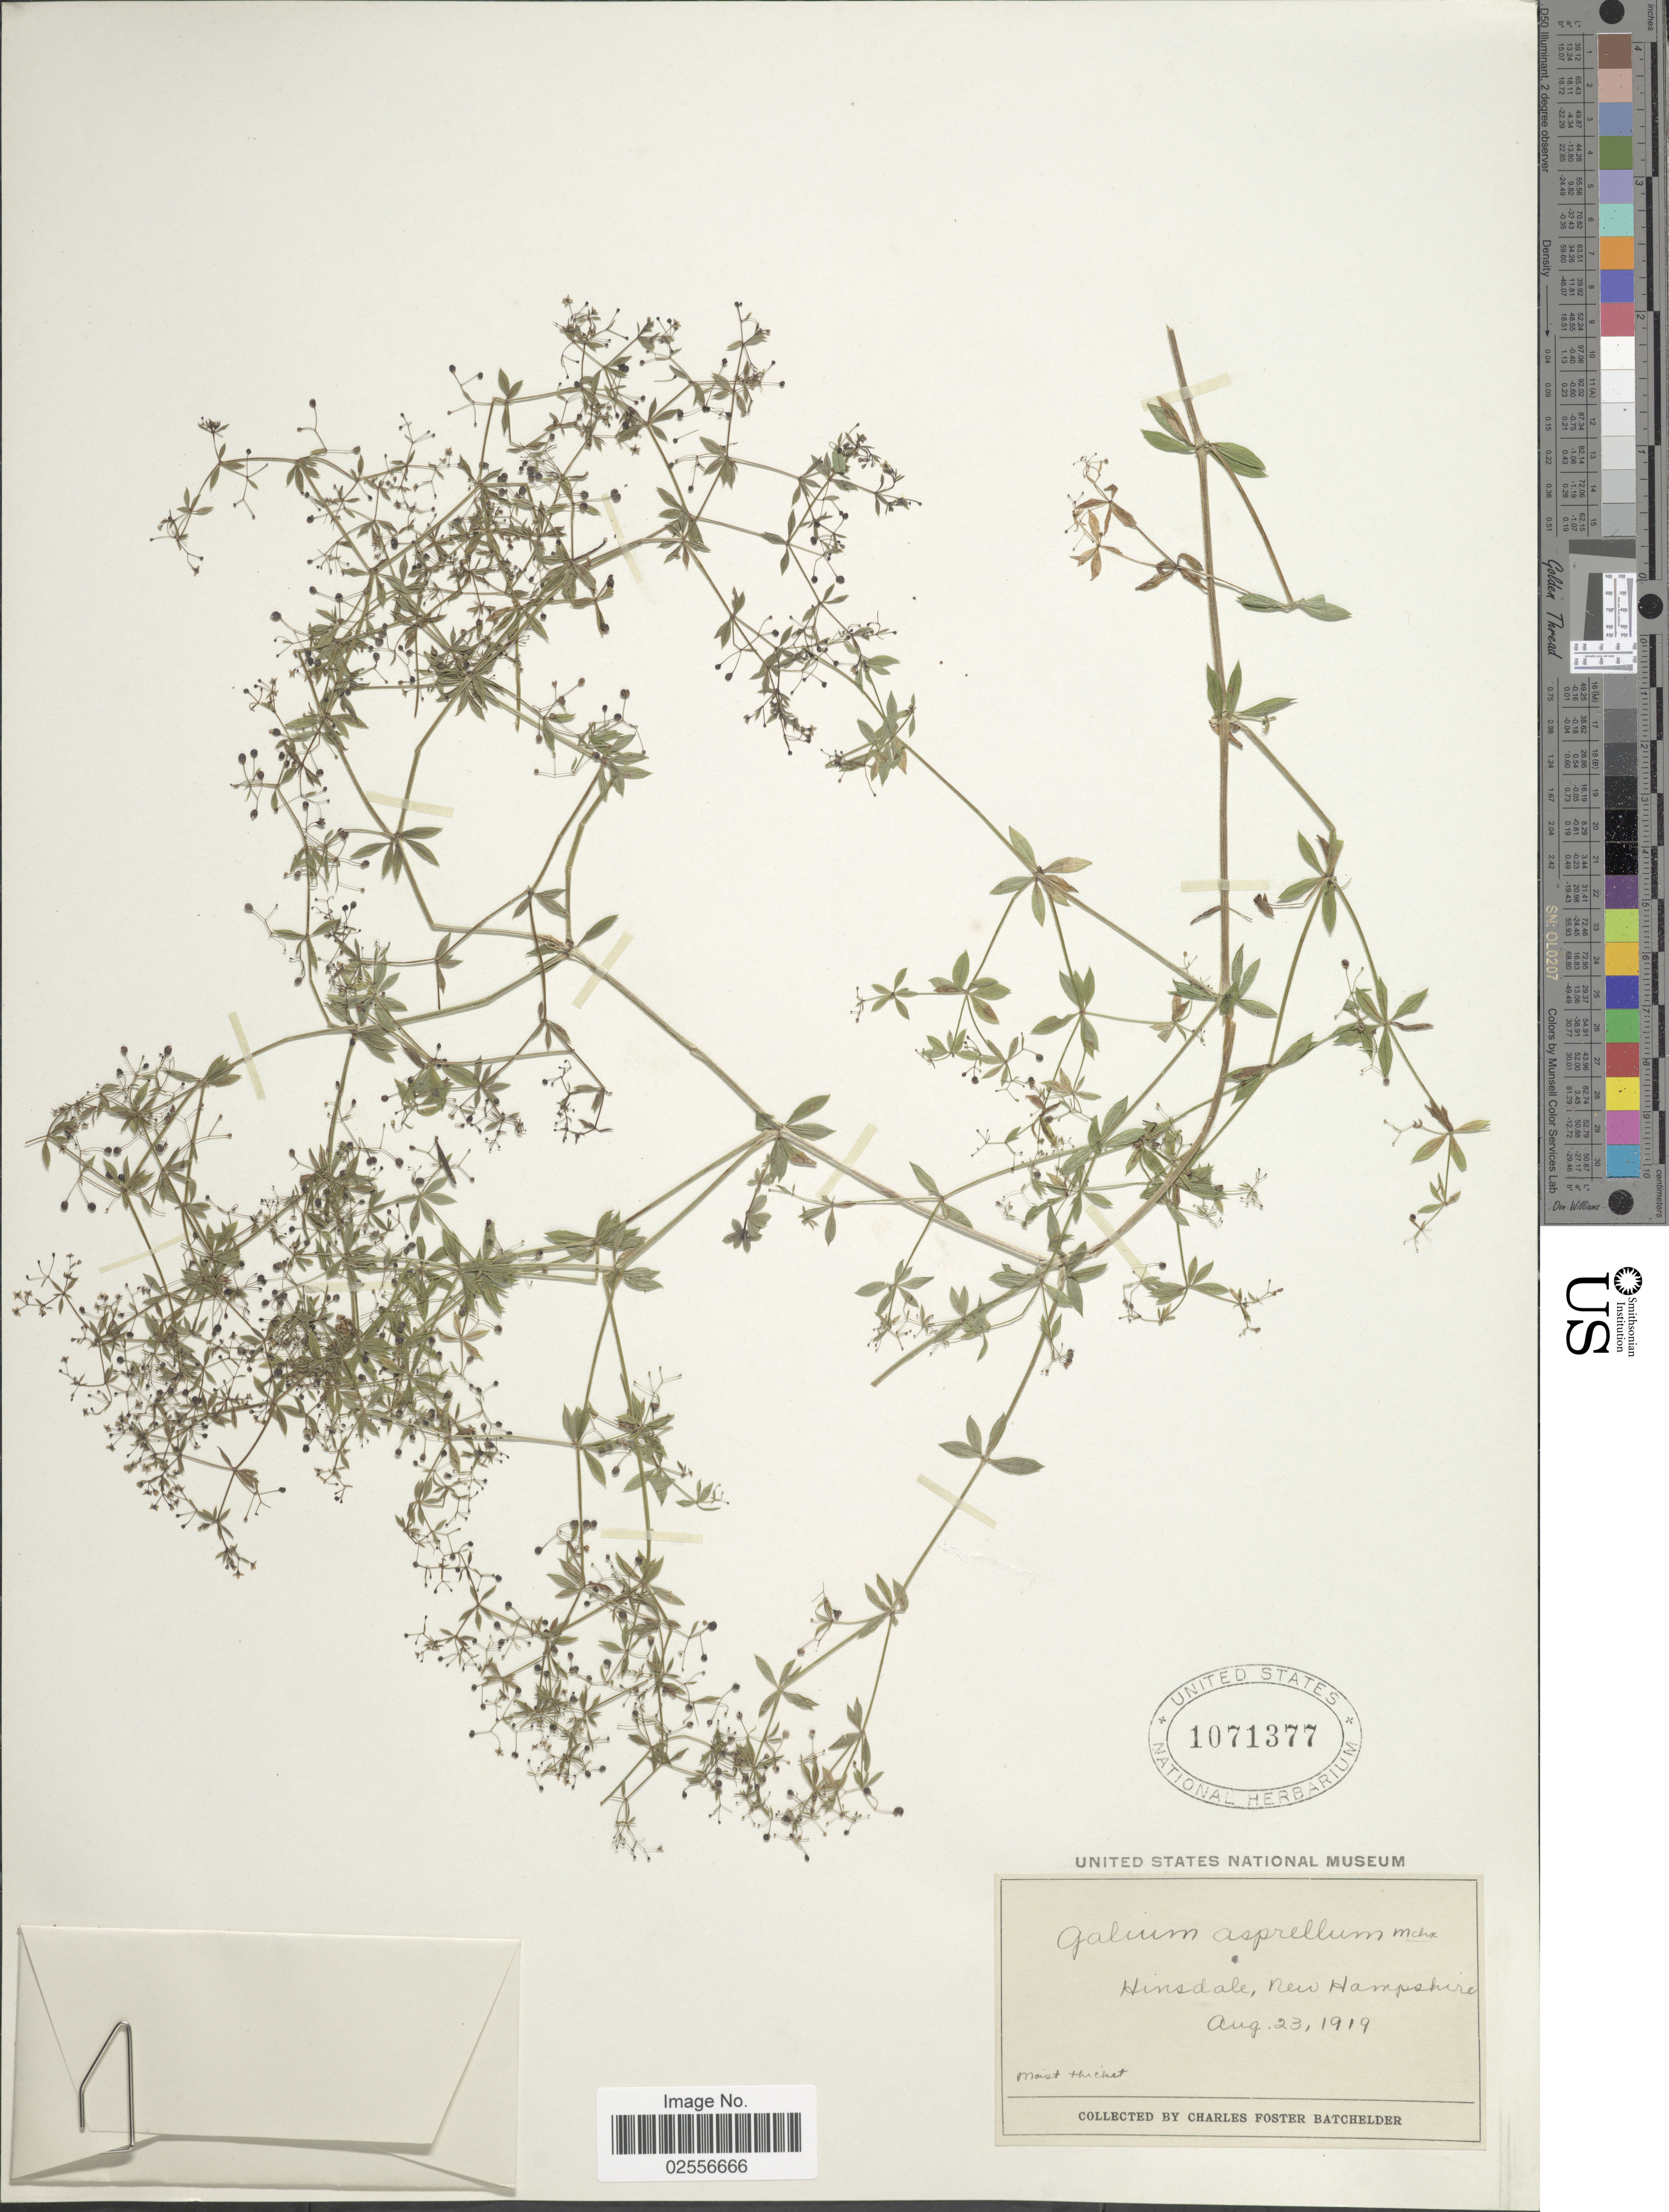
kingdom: Plantae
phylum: Tracheophyta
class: Magnoliopsida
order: Gentianales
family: Rubiaceae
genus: Galium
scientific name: Galium asprellum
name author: Michx.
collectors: C. Batchelder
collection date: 1919-08-23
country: United States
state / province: New Hampshire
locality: Hinsdale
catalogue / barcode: US 1071377